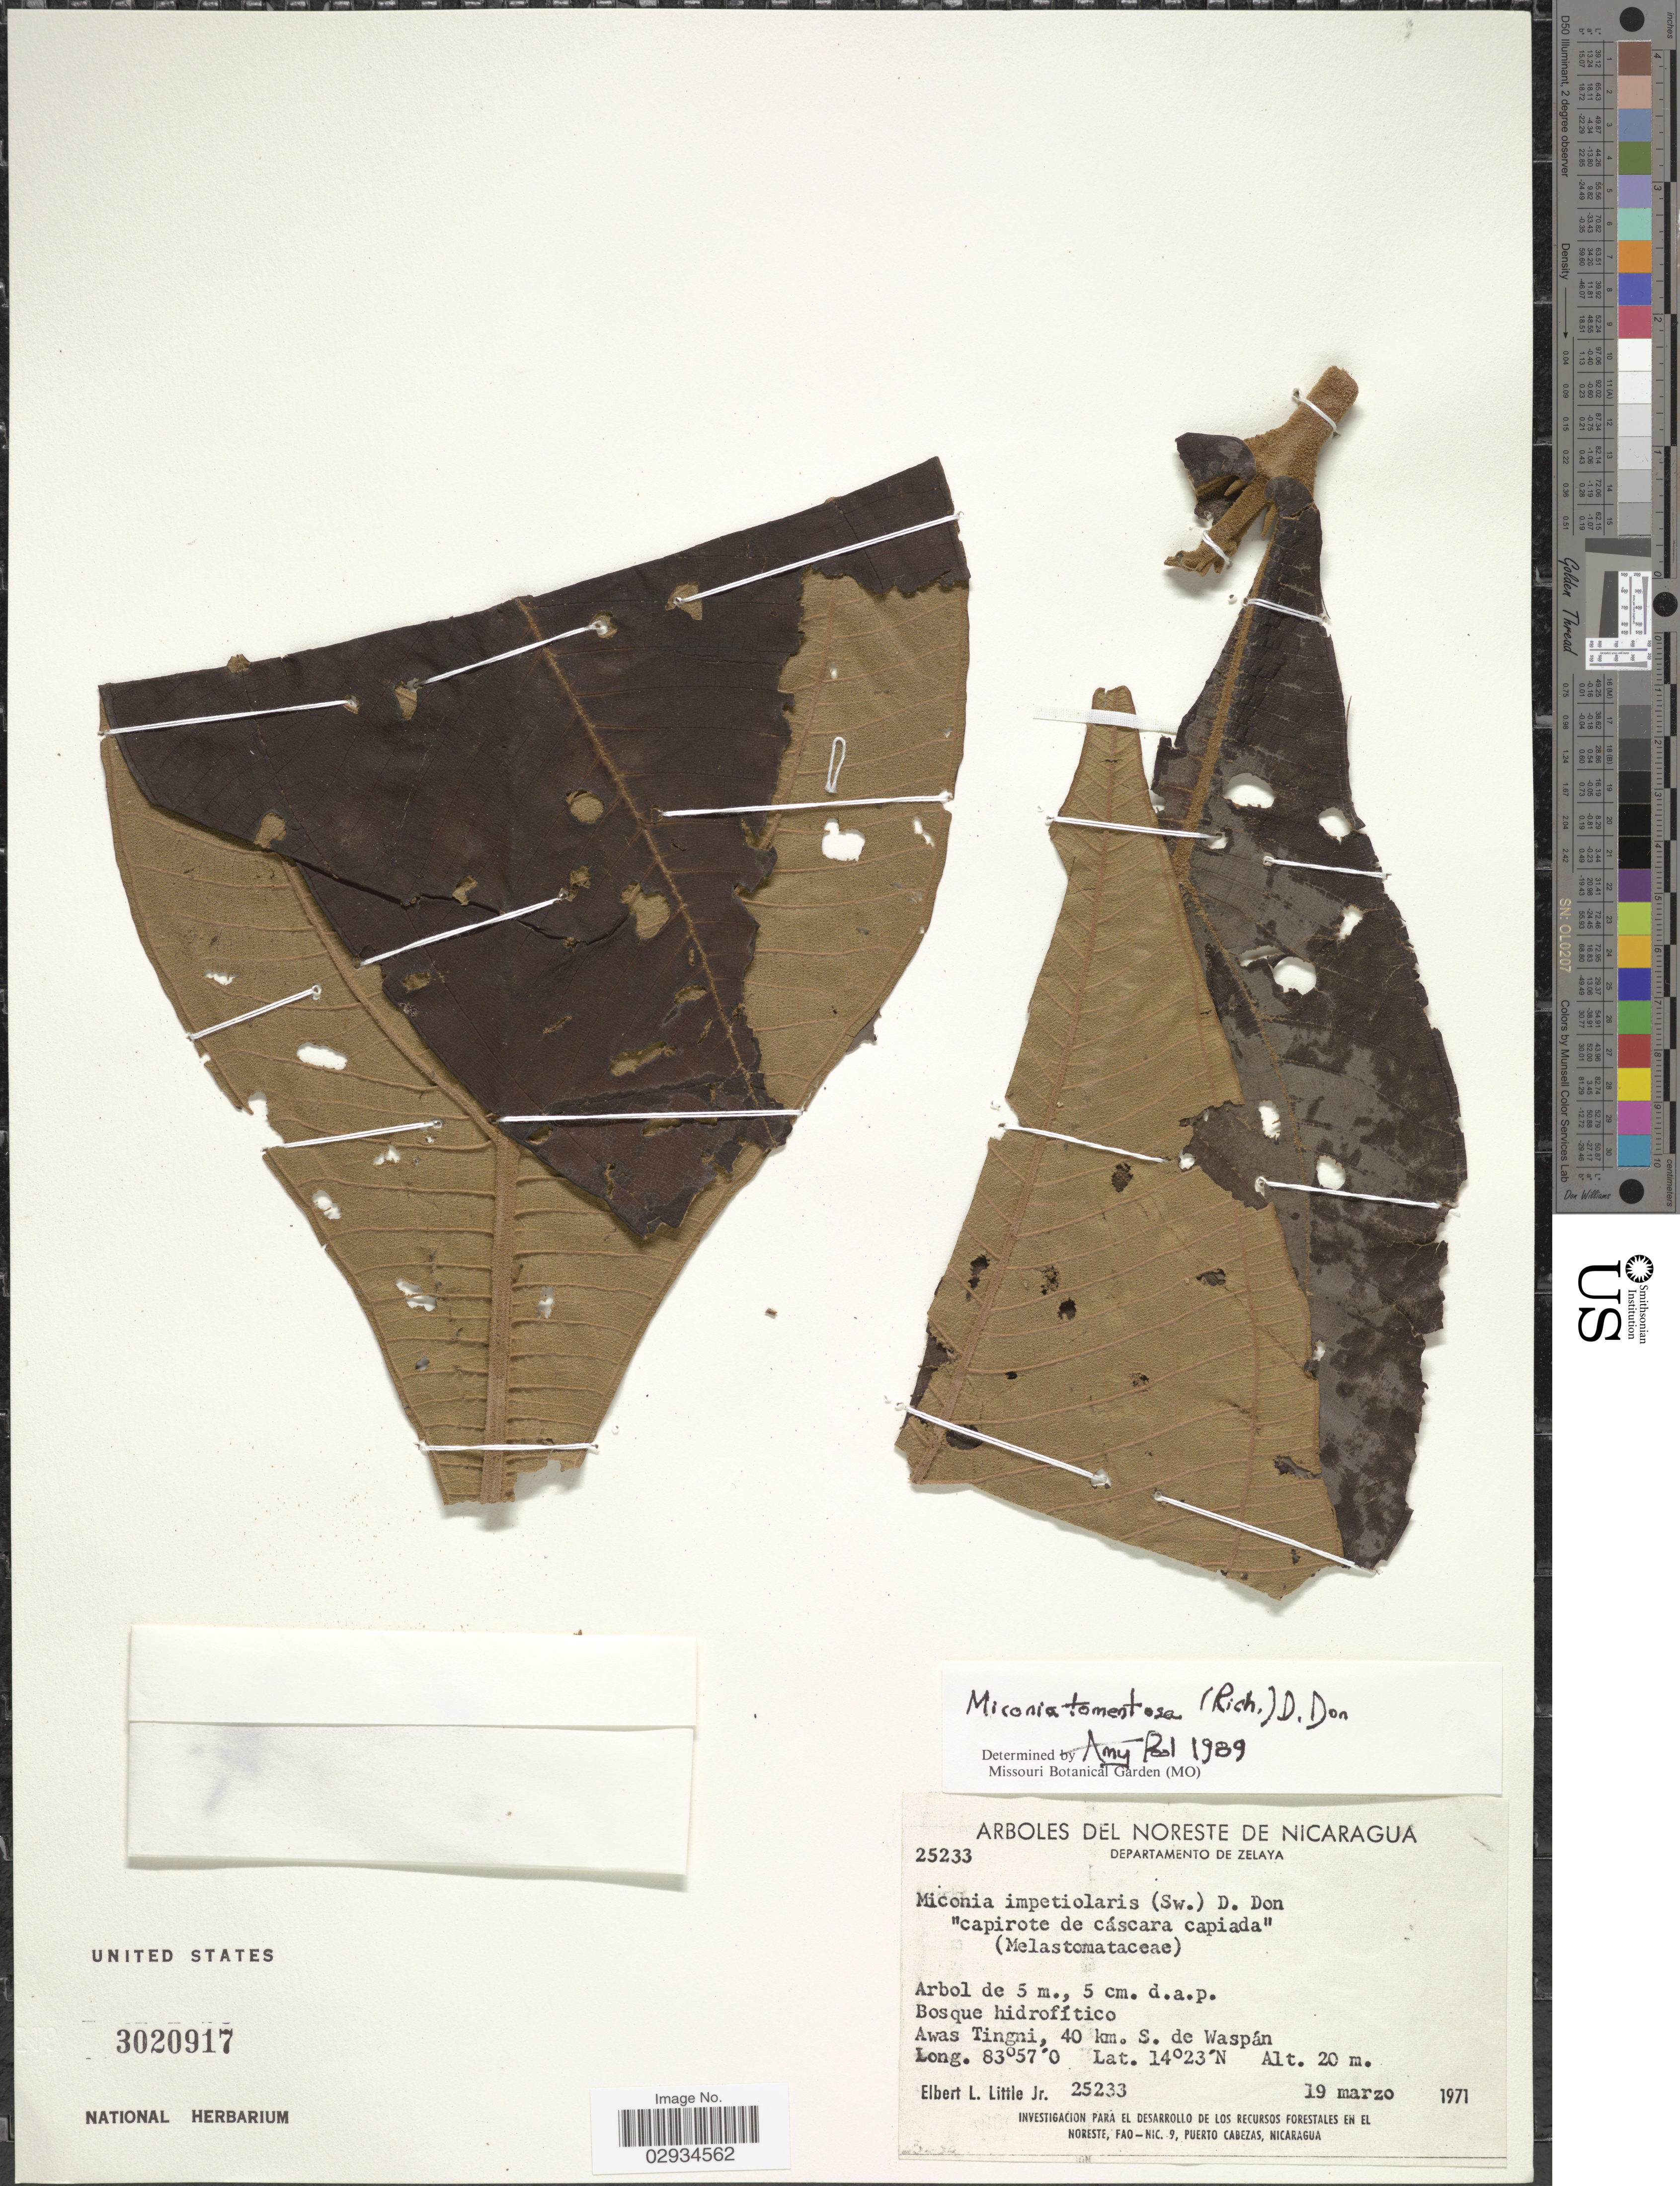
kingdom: Plantae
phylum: Tracheophyta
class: Magnoliopsida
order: Myrtales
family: Melastomataceae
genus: Miconia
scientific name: Miconia tomentosa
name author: (Rich.) D. Don ex DC.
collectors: E. L. Little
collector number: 25233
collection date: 1971-03-19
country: Nicaragua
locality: Noreste de Nicaragua. Departamento de Zelaya. Awas Tingni, 40 km. S. de Waspán.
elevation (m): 20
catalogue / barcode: US 3020917